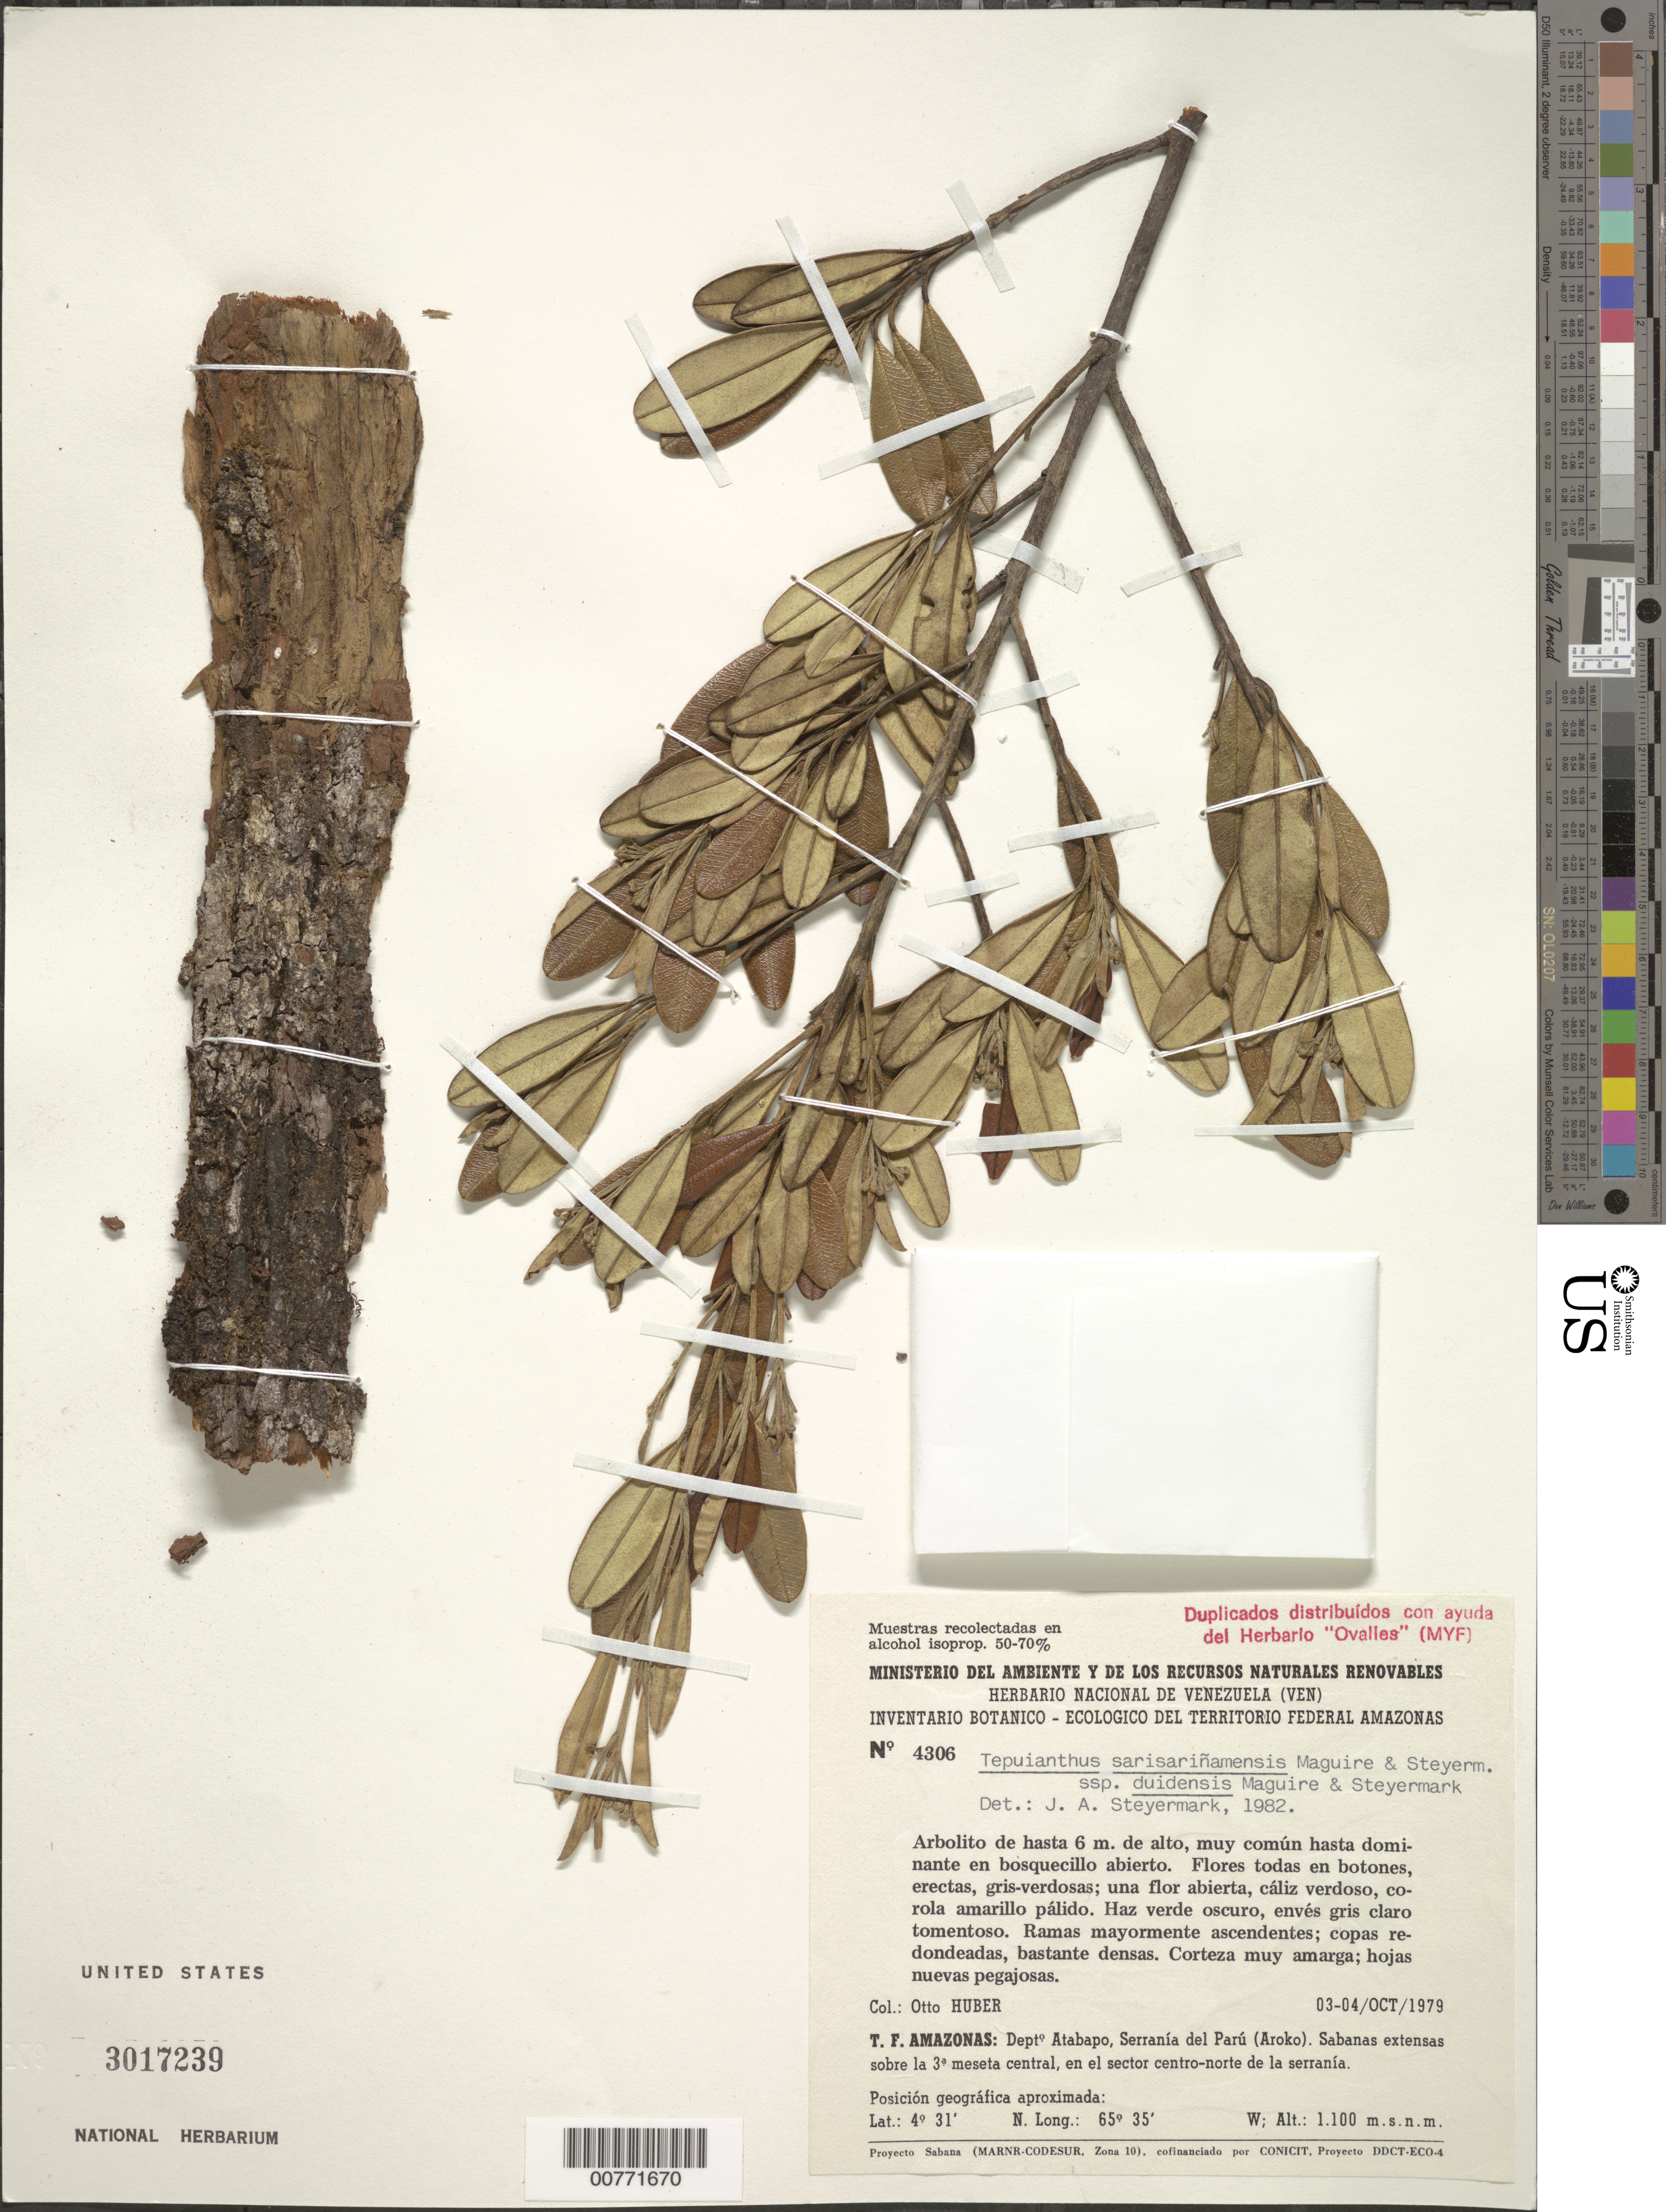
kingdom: Plantae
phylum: Tracheophyta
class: Magnoliopsida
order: Malvales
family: Thymelaeaceae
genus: Tepuianthus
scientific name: Tepuianthus sarisarinamensis subsp. duidensis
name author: Maguire & Steyerm.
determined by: Steyermark, Julian A., (VEN)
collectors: O. Huber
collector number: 4306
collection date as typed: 3-Oct-79 to 4-Oct-79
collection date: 1979-10-03/1979-10-04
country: Venezuela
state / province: Amazonas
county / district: Atabapo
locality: Serranía del Parú (Aroko)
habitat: Bosquecillo abierto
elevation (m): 1100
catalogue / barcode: US 3017239